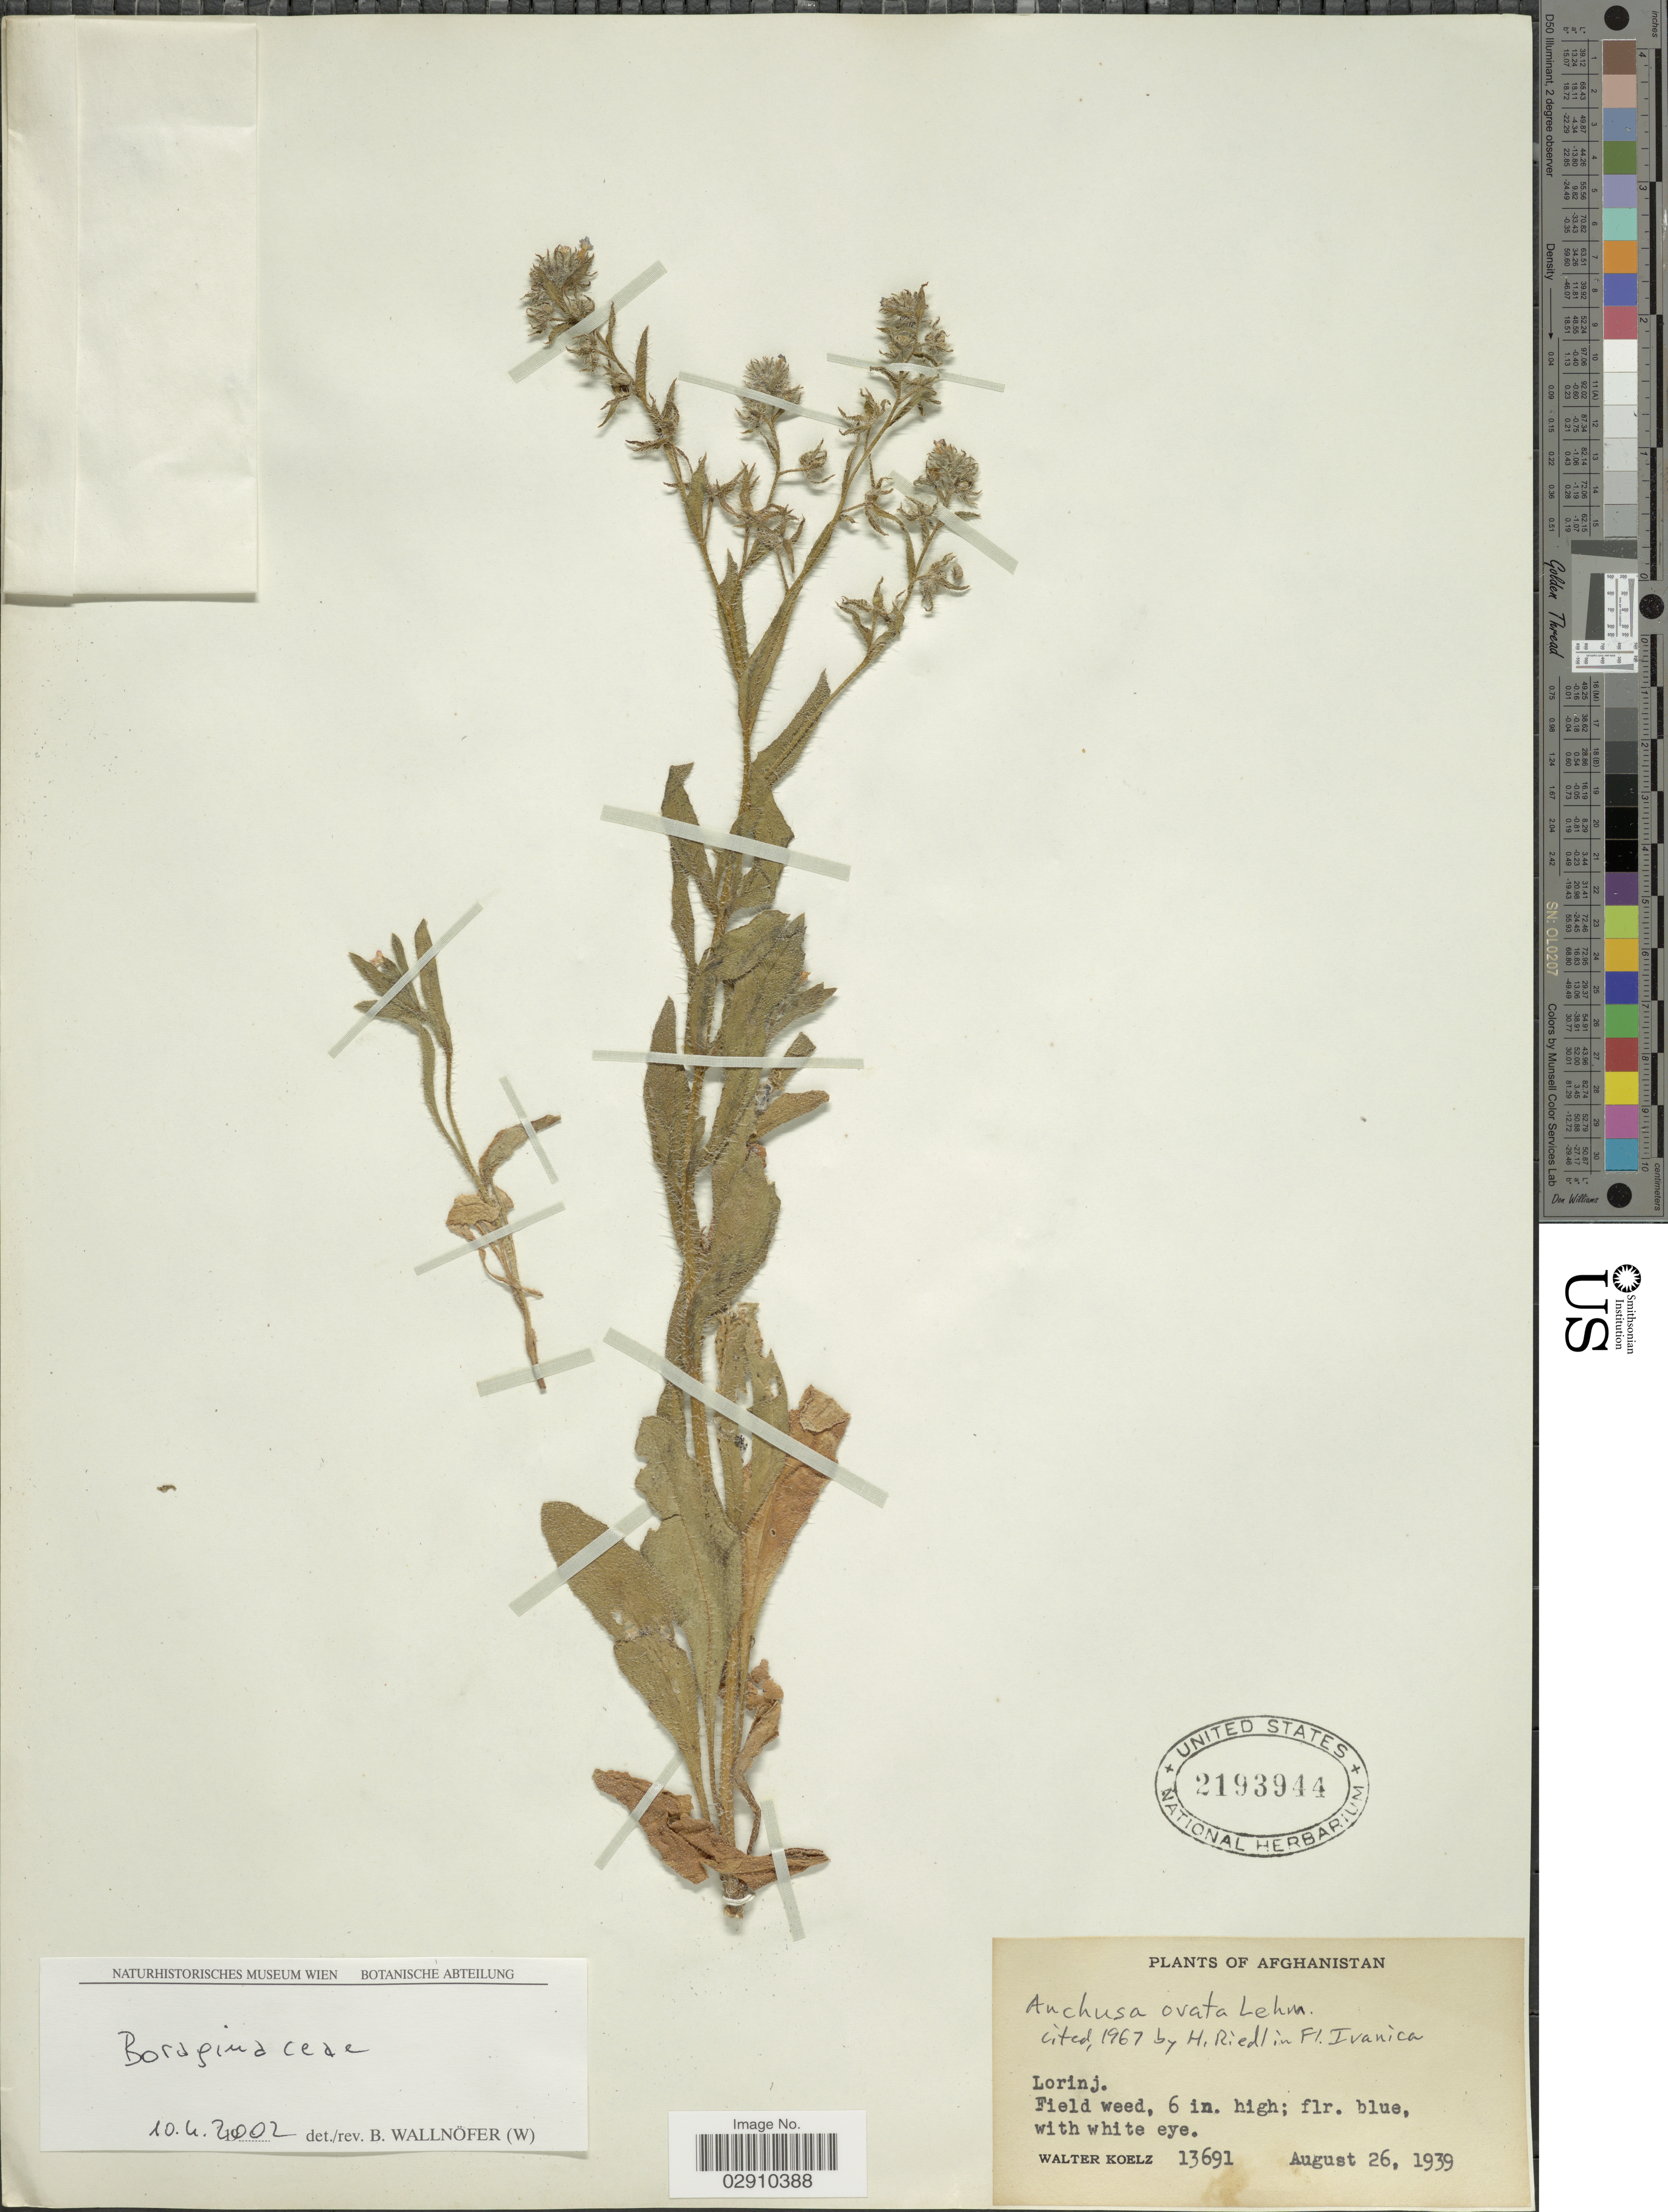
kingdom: Plantae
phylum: Tracheophyta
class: Magnoliopsida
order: Boraginales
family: Boraginaceae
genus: Anchusa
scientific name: Anchusa ovata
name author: Lehm.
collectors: W. N. Koelz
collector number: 13691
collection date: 1939-08-26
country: Afghanistan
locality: Lorinj.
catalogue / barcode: US 2193944